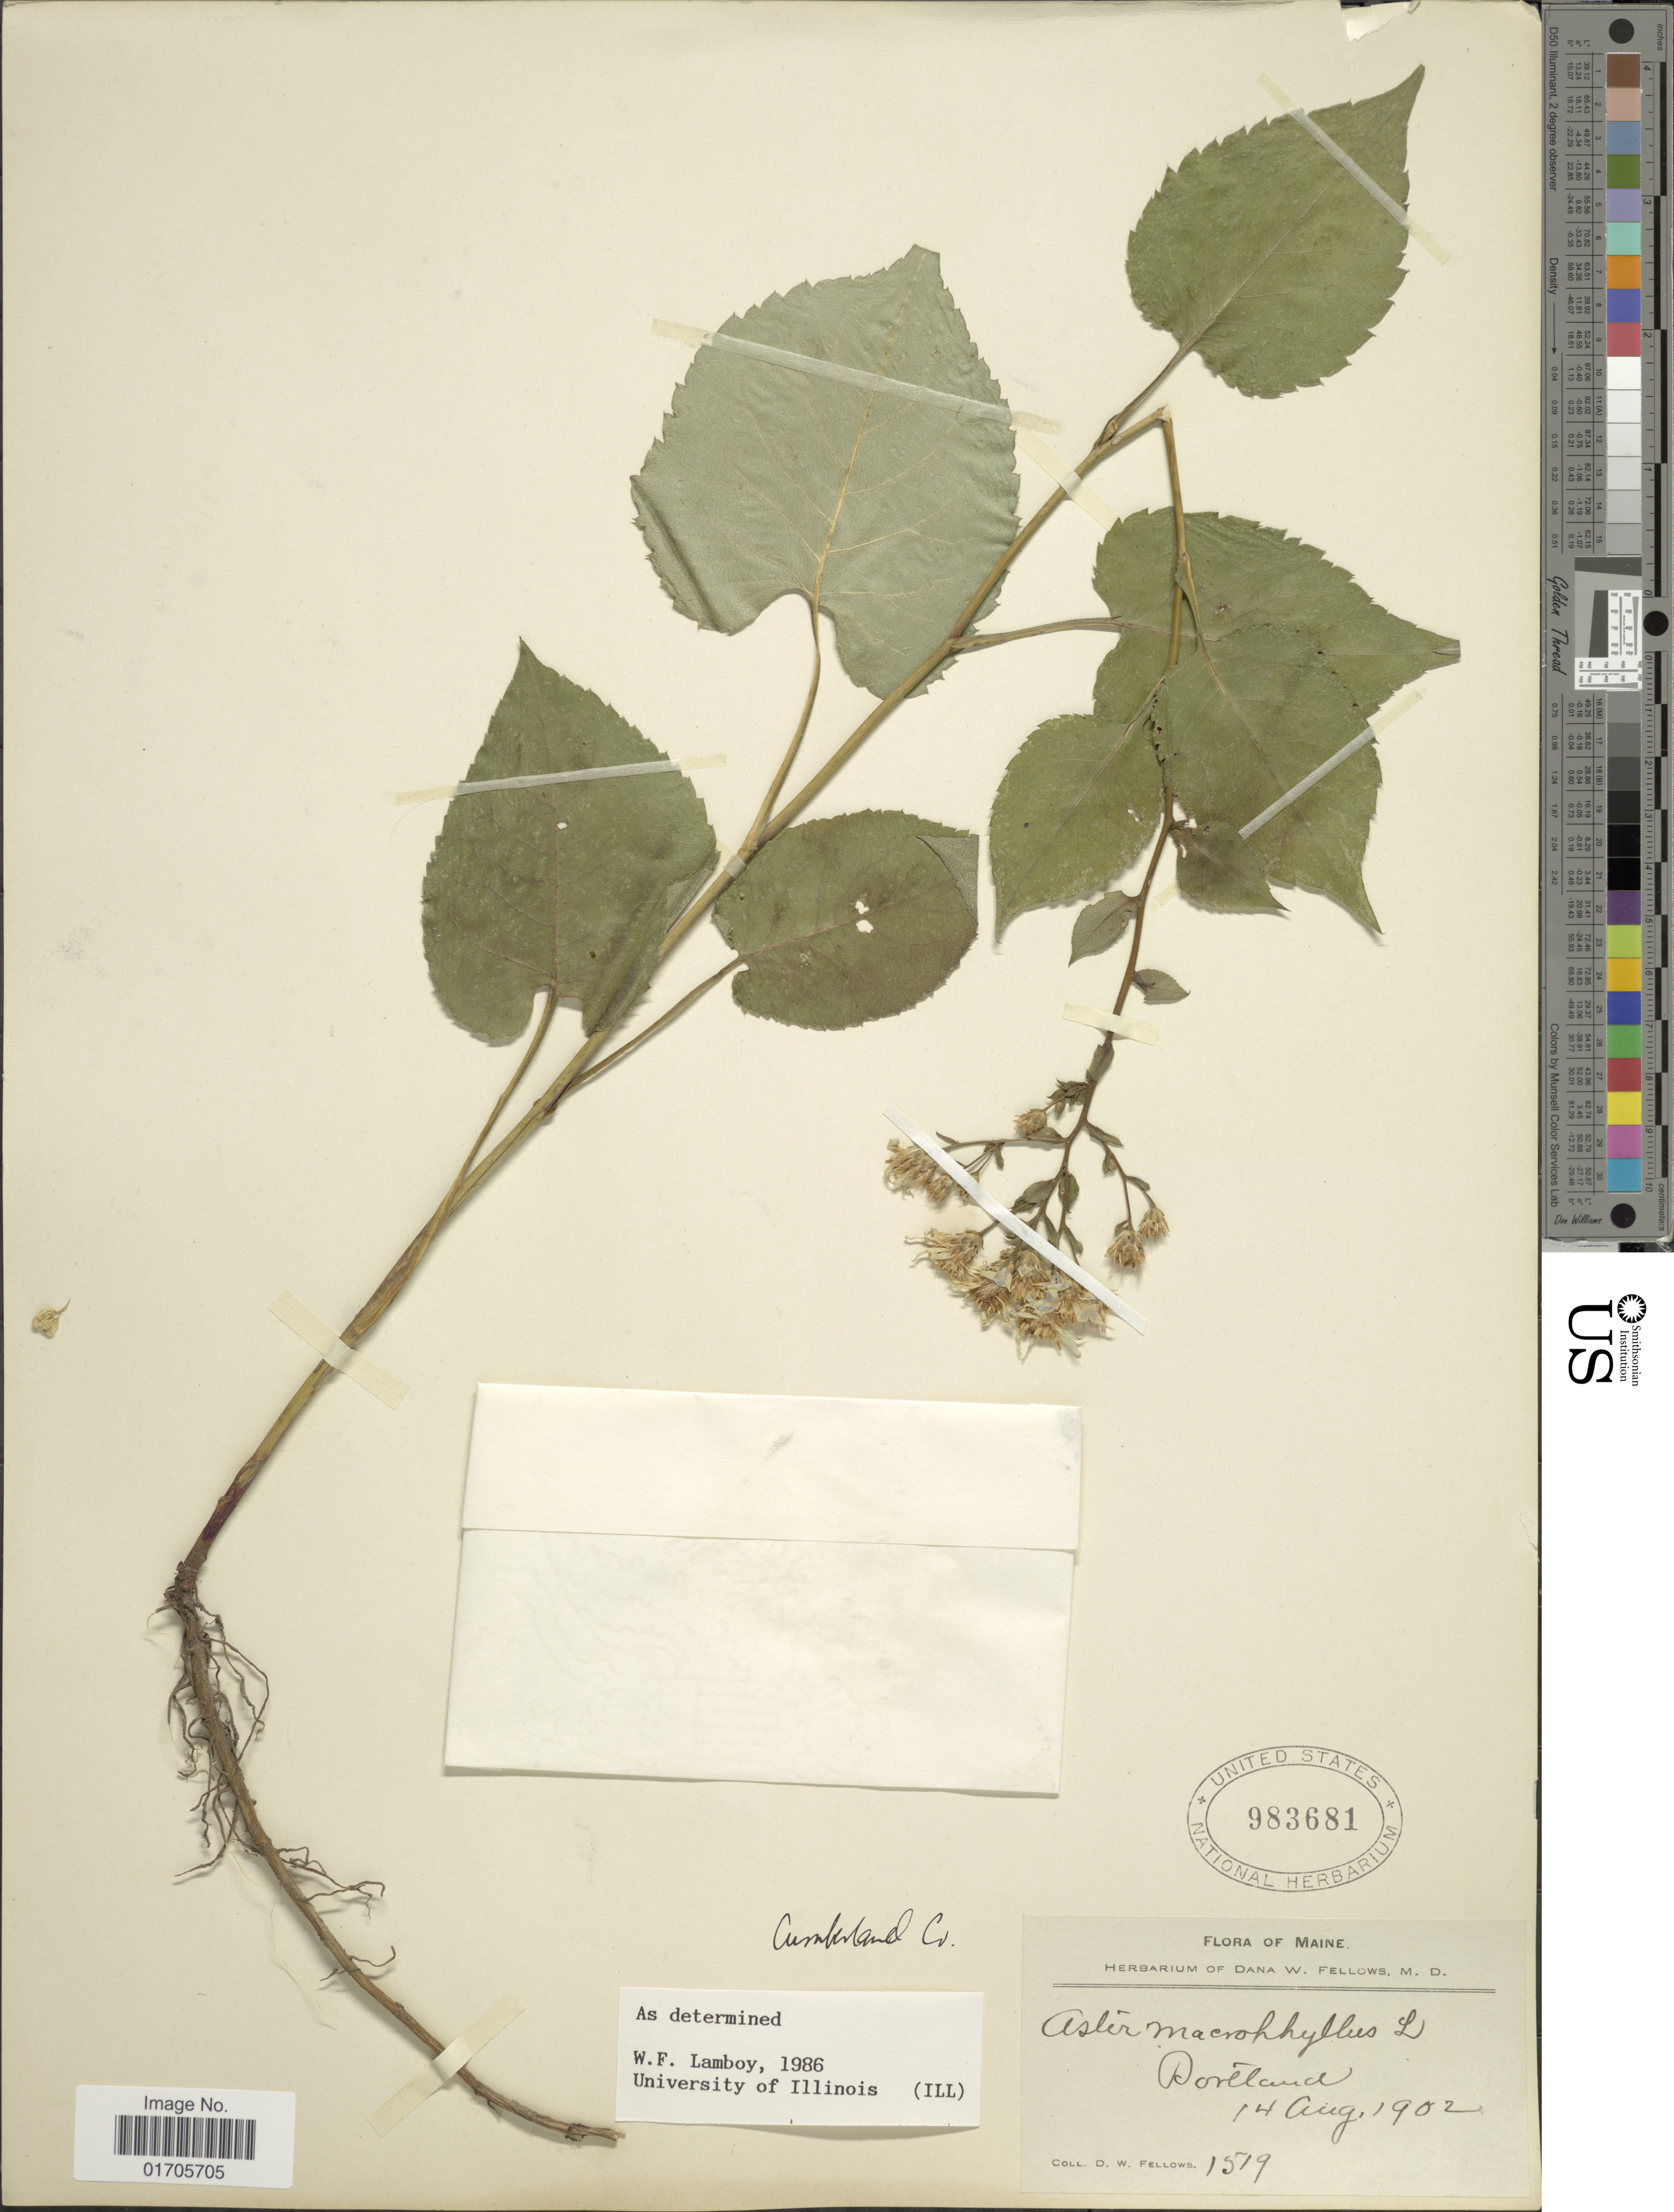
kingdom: Plantae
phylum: Tracheophyta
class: Magnoliopsida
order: Asterales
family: Asteraceae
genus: Eurybia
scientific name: Eurybia macrophylla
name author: (L.) Cass.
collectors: D. W. Fellows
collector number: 1519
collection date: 1902-08-14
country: United States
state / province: Maine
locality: Portland.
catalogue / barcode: US 983681